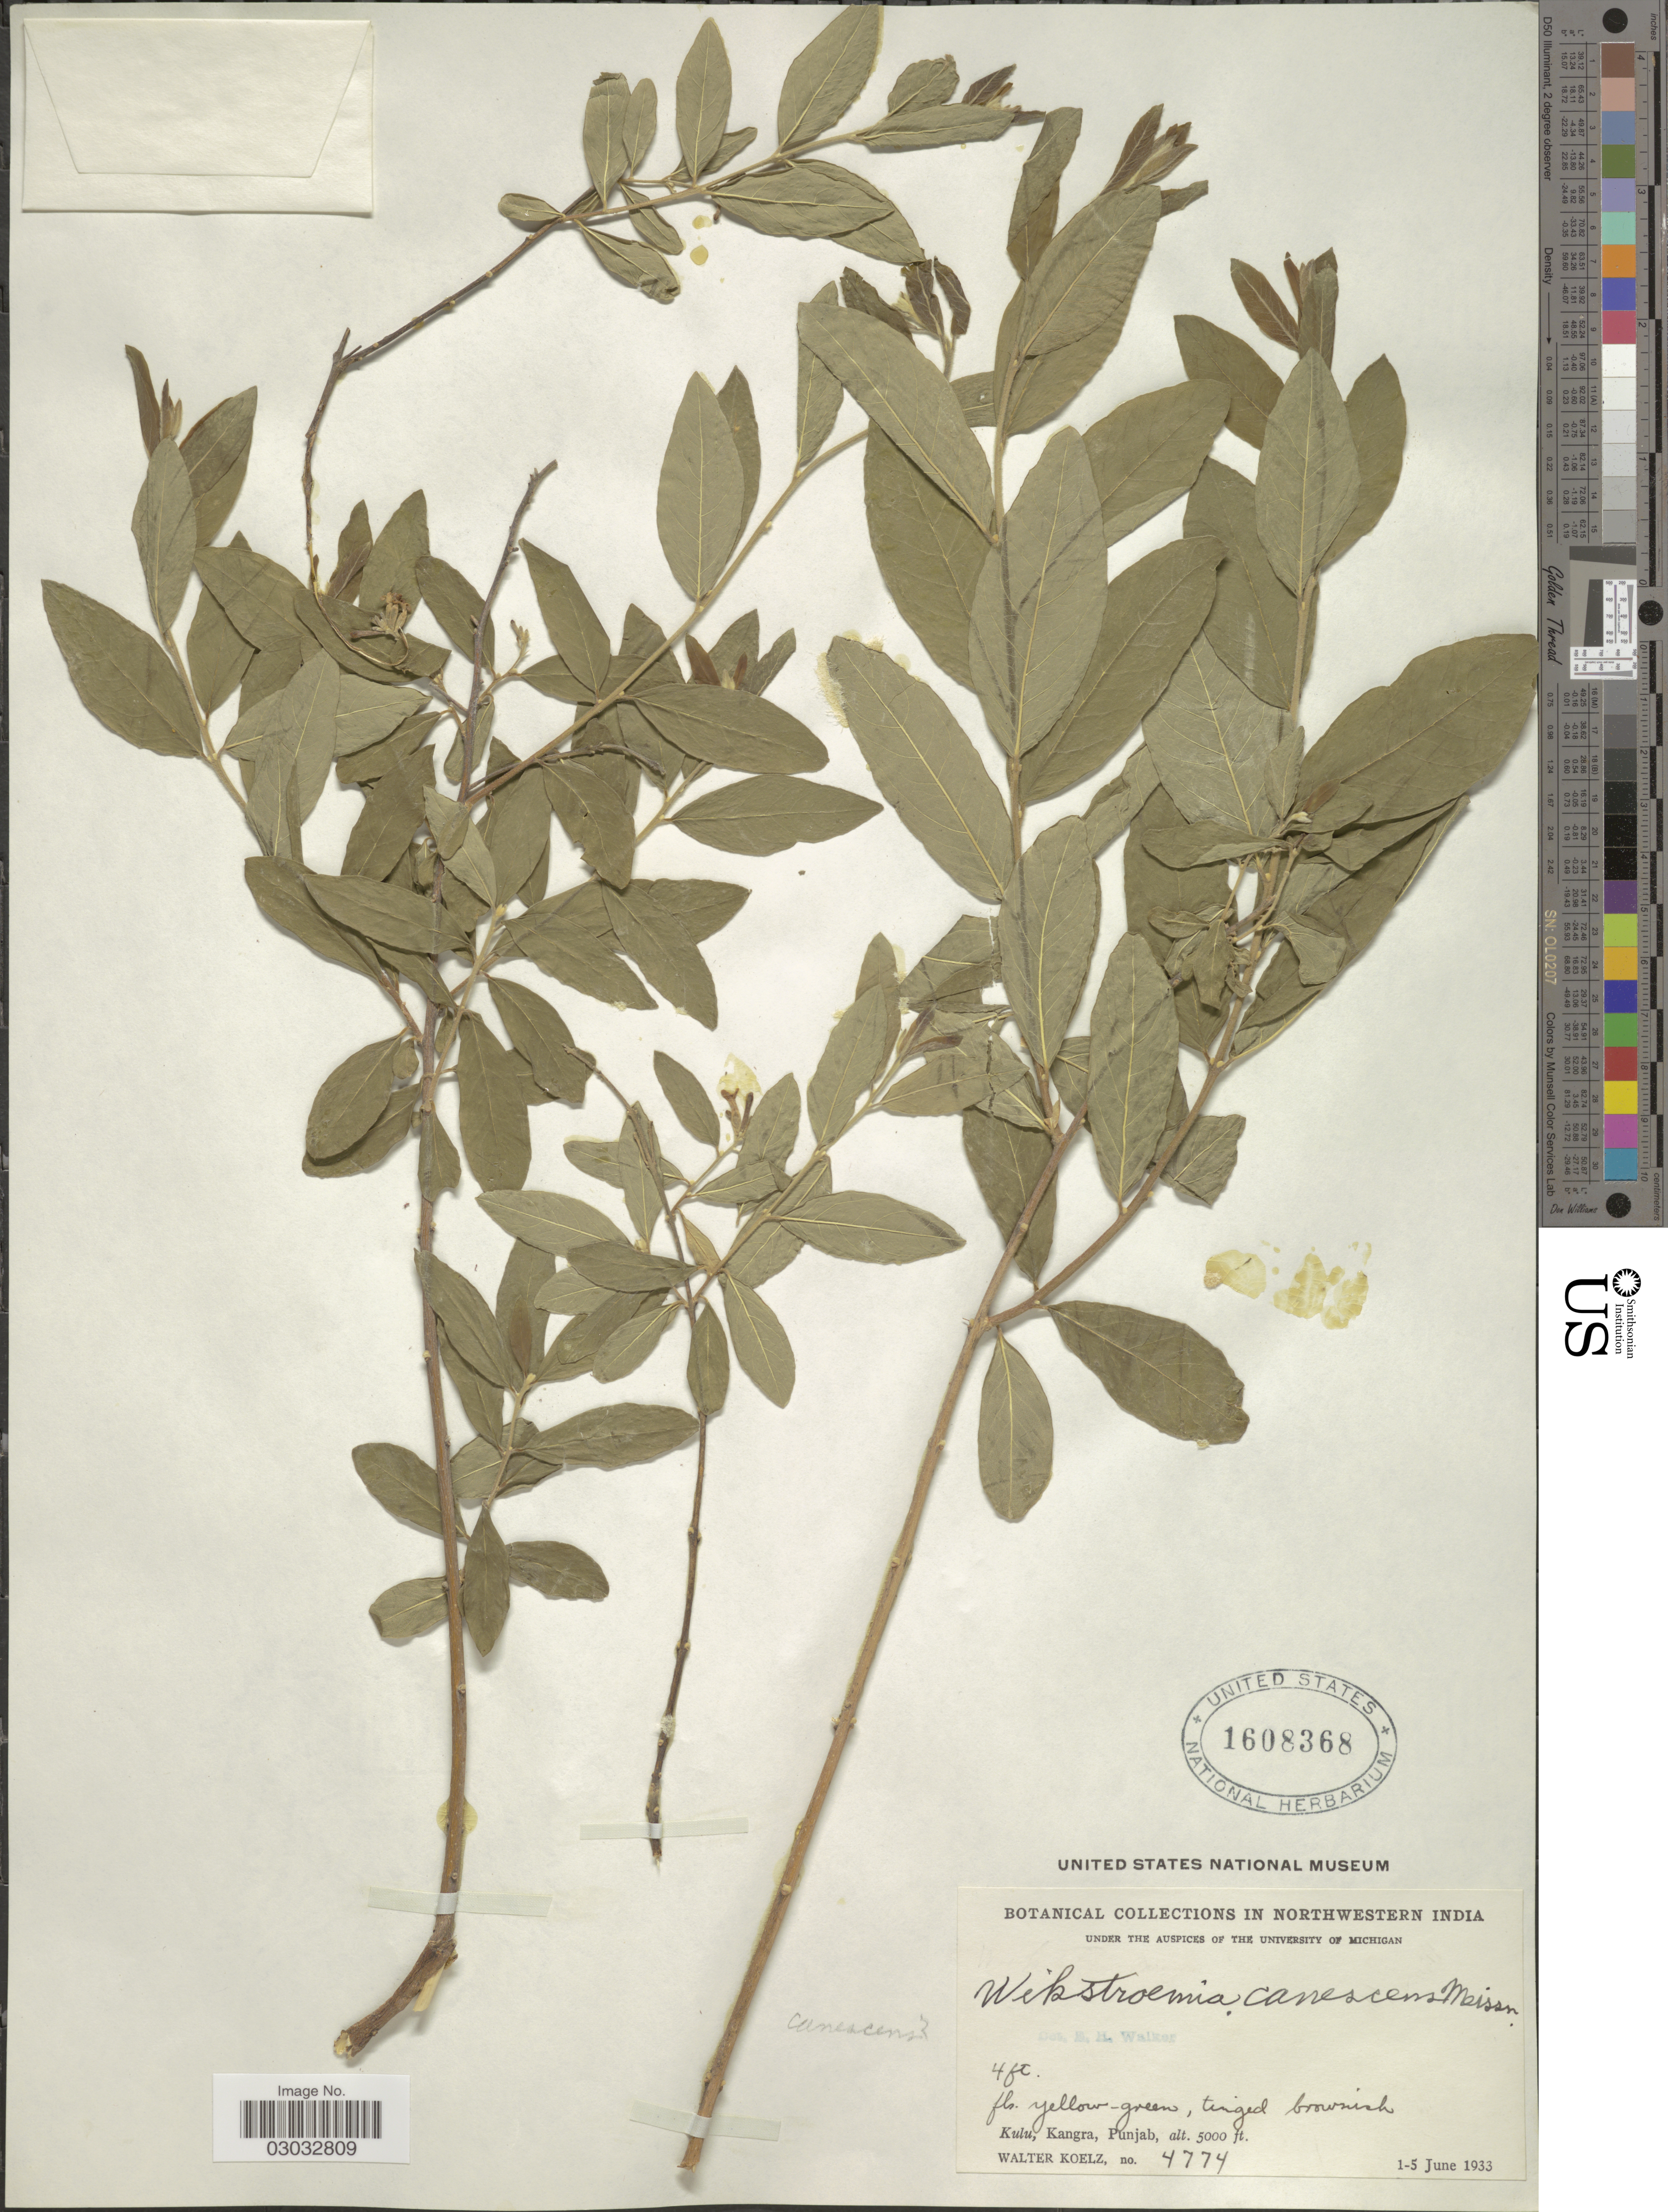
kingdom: Plantae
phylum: Tracheophyta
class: Magnoliopsida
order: Malvales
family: Thymelaeaceae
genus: Wikstroemia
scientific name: Wikstroemia canescens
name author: Meisn.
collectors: W. N. Koelz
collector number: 4774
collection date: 1933-06-01/1933-06-05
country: India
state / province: Himachal Pradesh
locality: In Northwestern India, Kulu, Kangra, Punjab.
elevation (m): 1524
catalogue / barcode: US 1608368